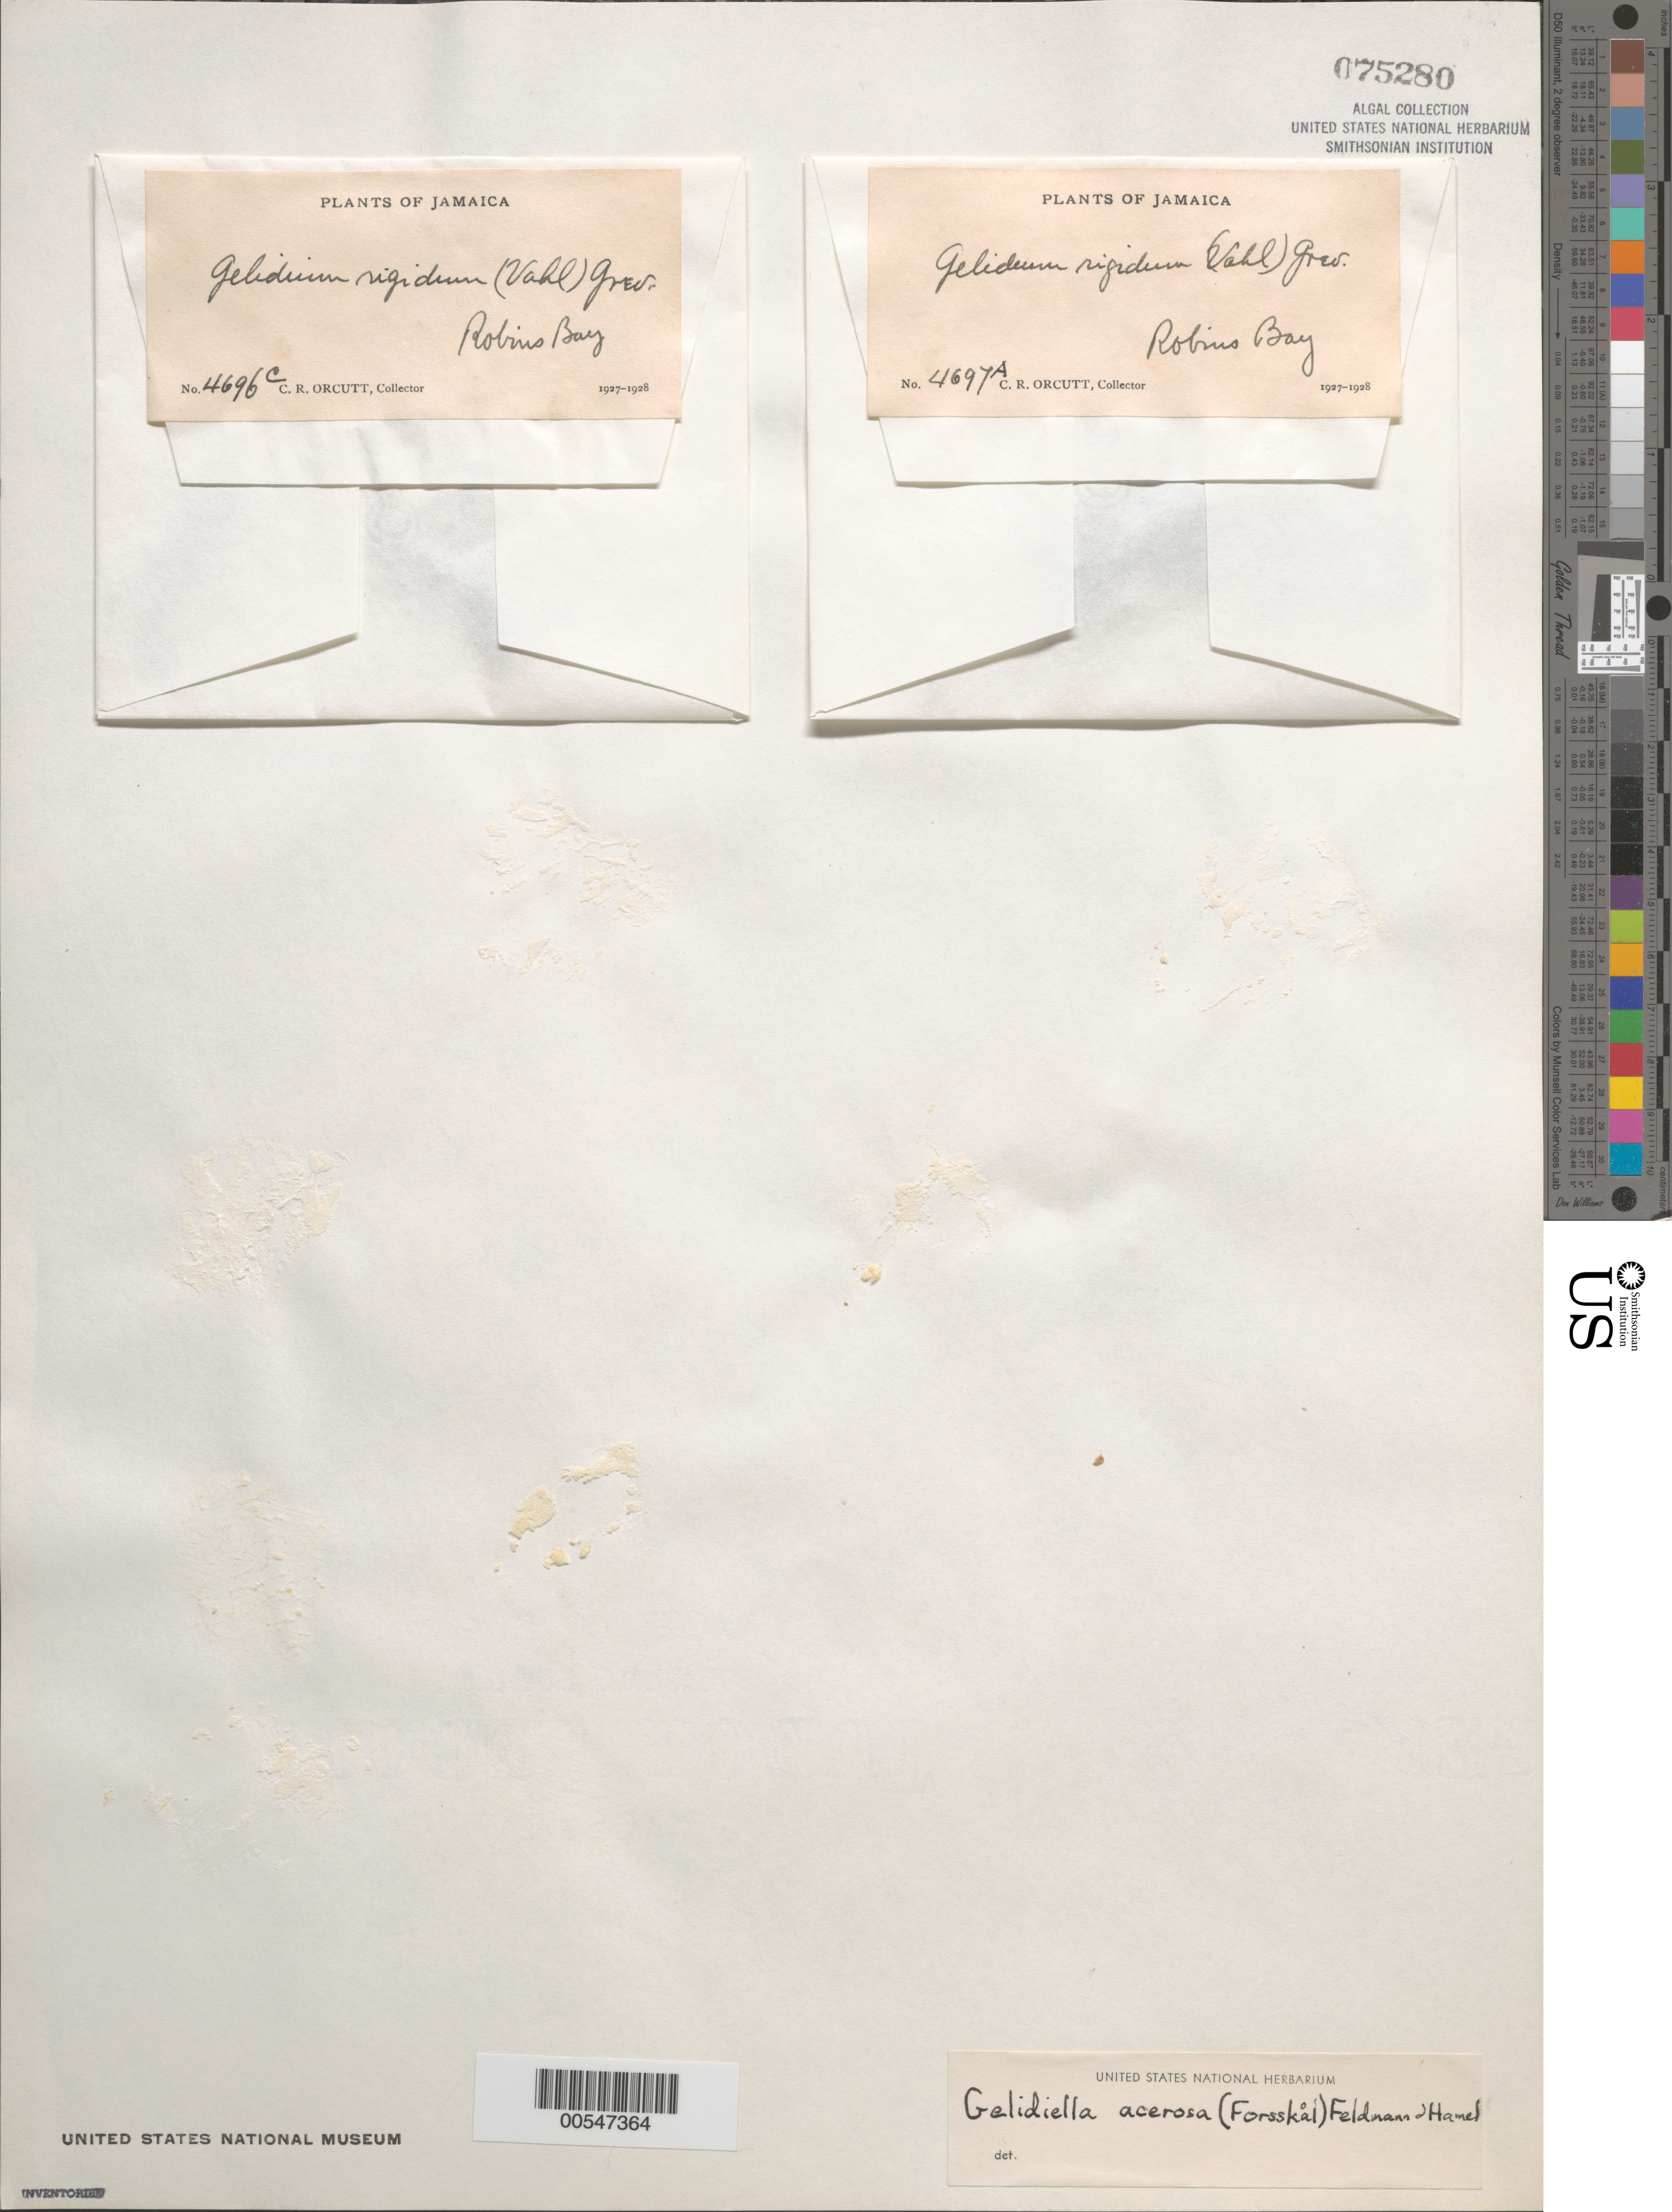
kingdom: Plantae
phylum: Rhodophyta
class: Florideophyceae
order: Gelidiales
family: Gelidiellaceae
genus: Gelidiella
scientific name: Gelidiella acerosa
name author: (Forssk.) Feldmann & G. Hamel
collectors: C. R. Orcutt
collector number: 4696c & 4697a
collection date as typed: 1927 OR -- --- 1928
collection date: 1927 or 1928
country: Jamaica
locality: Robins bay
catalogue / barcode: US 75280